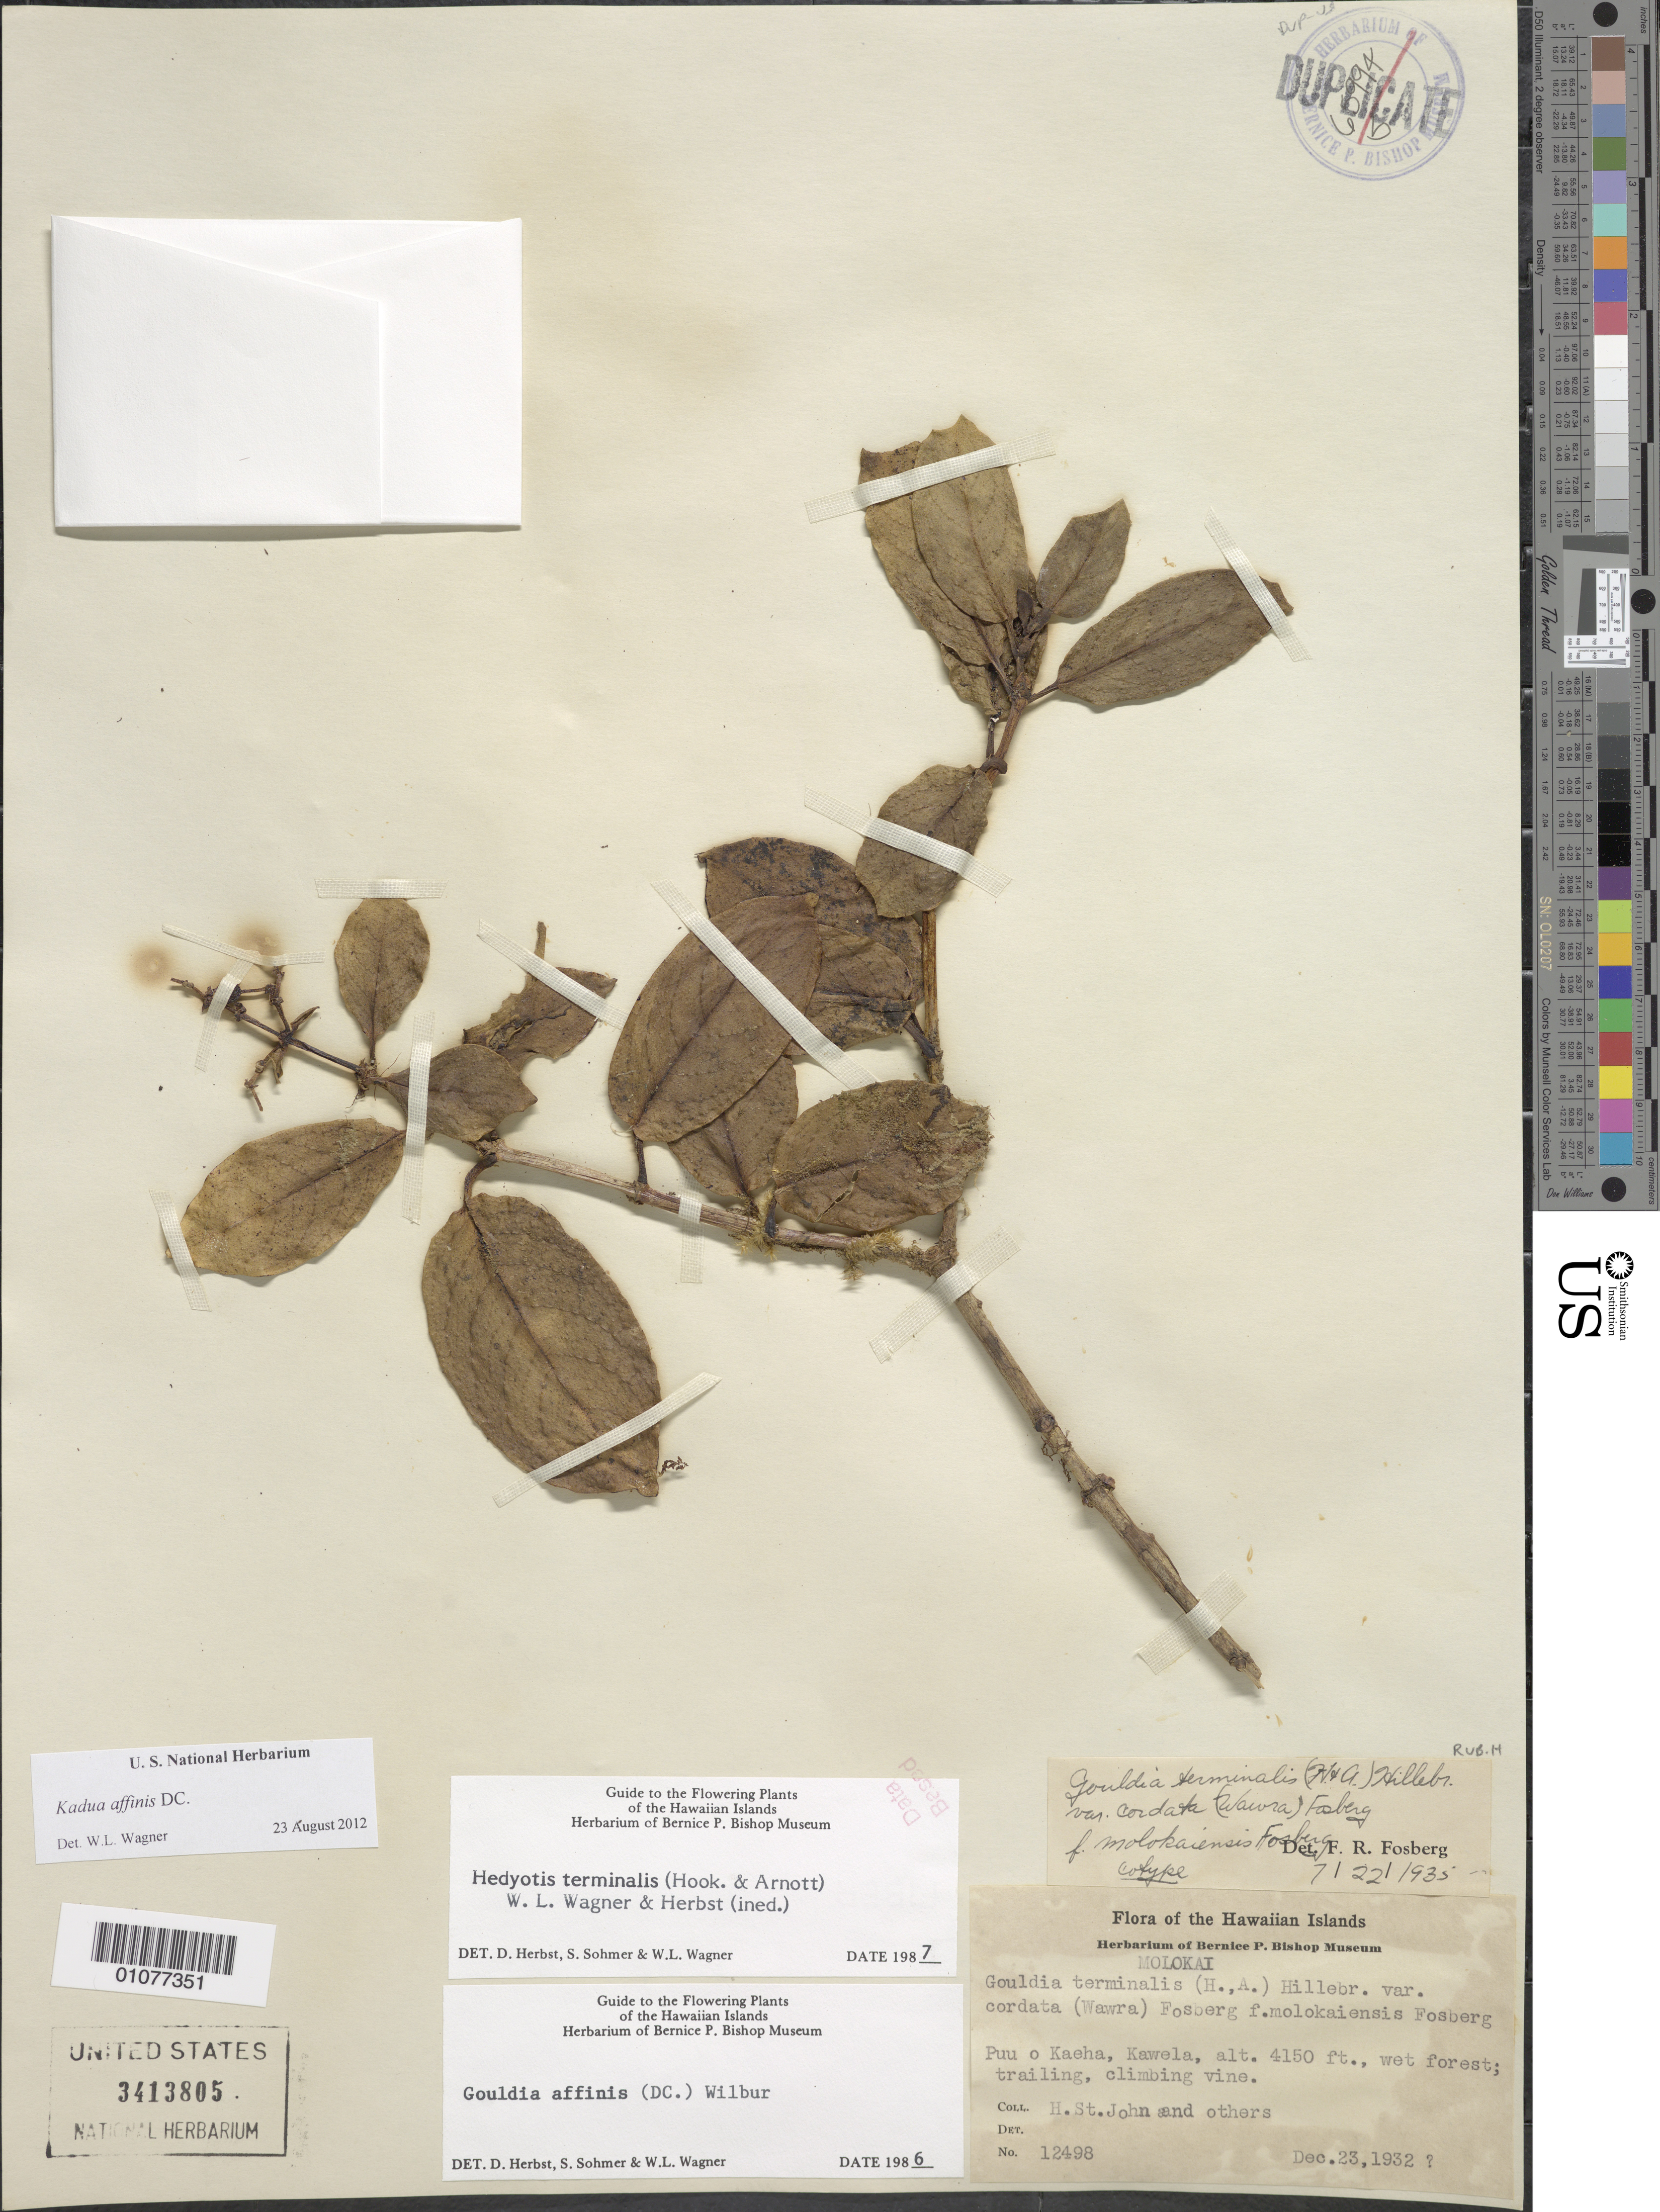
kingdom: Plantae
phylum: Tracheophyta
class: Magnoliopsida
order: Gentianales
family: Rubiaceae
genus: Kadua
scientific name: Kadua affinis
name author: DC.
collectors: H. St. John et al.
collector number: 12498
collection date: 1932-12-23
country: United States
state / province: Hawaii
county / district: Maui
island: Moloka'i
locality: Kawela, Puu o Kaeha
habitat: wet forest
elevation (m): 1265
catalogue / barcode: US 3413805